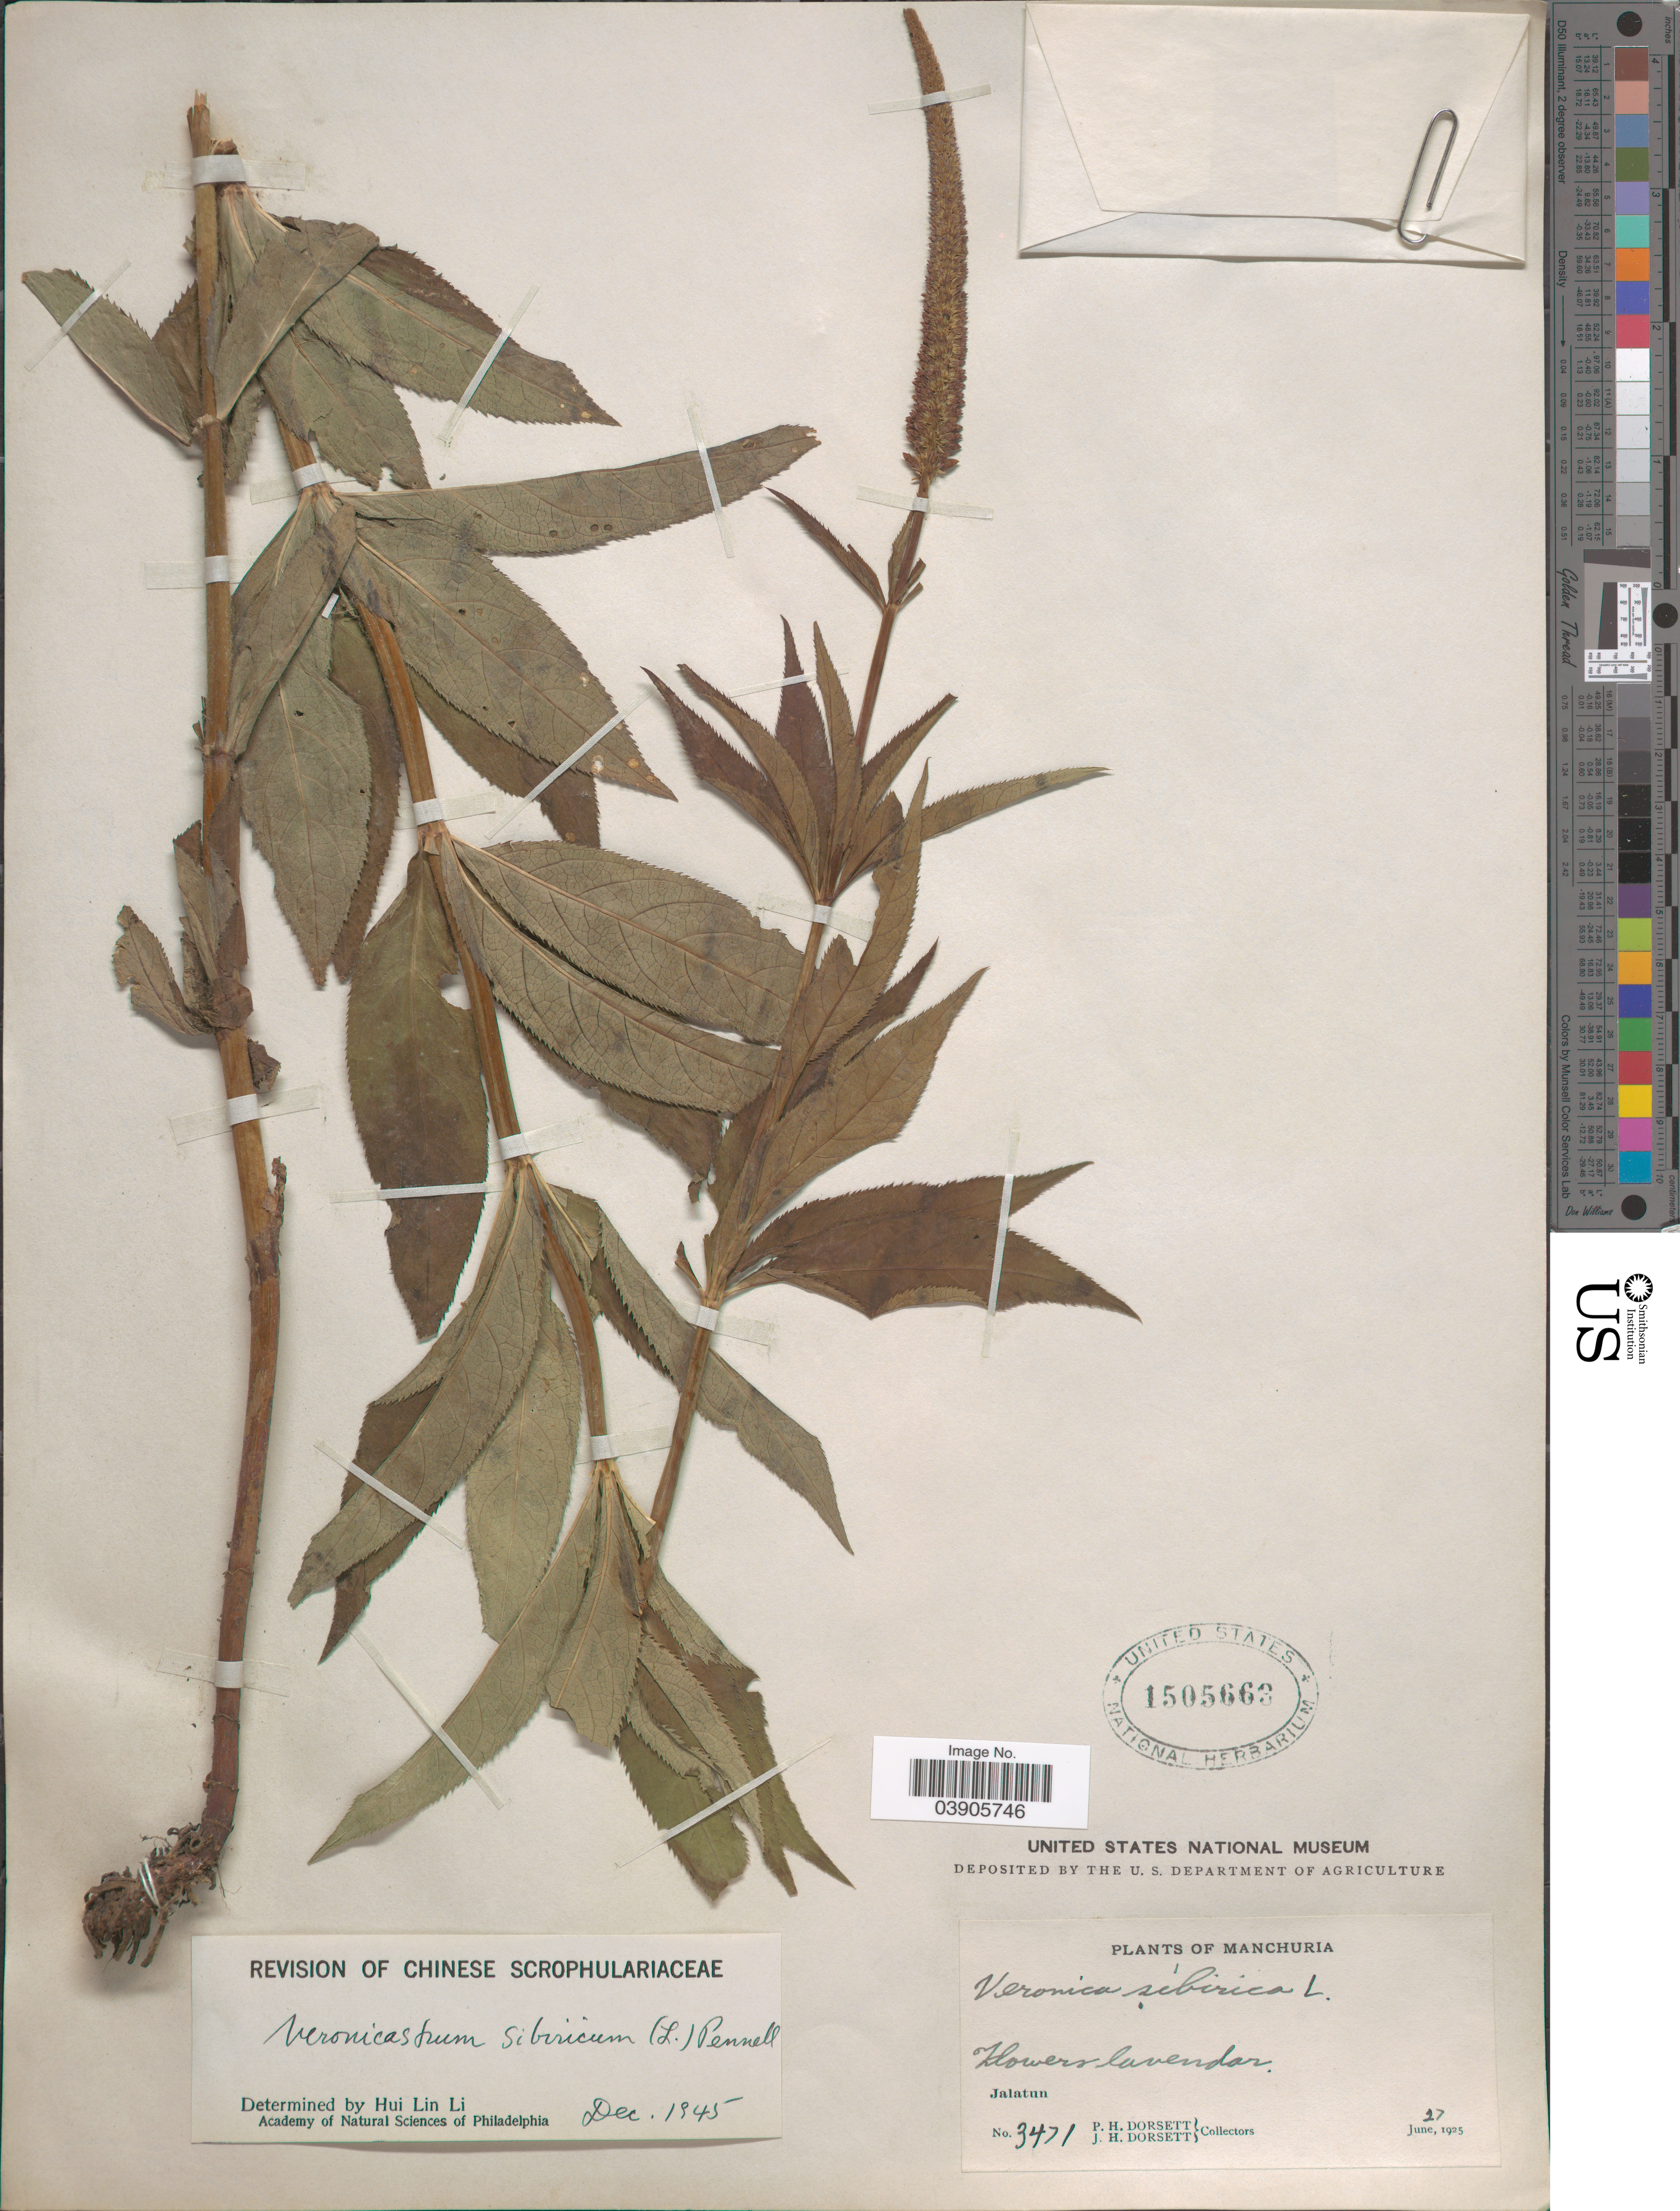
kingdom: Plantae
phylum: Tracheophyta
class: Magnoliopsida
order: Lamiales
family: Plantaginaceae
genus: Veronicastrum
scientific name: Veronicastrum sibiricum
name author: (L.) Pennell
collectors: P. H. Dorsett & J. Dorsett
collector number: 3471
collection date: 1925-06-27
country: China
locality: Manchuria. Jalatun.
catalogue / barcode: US 1505663